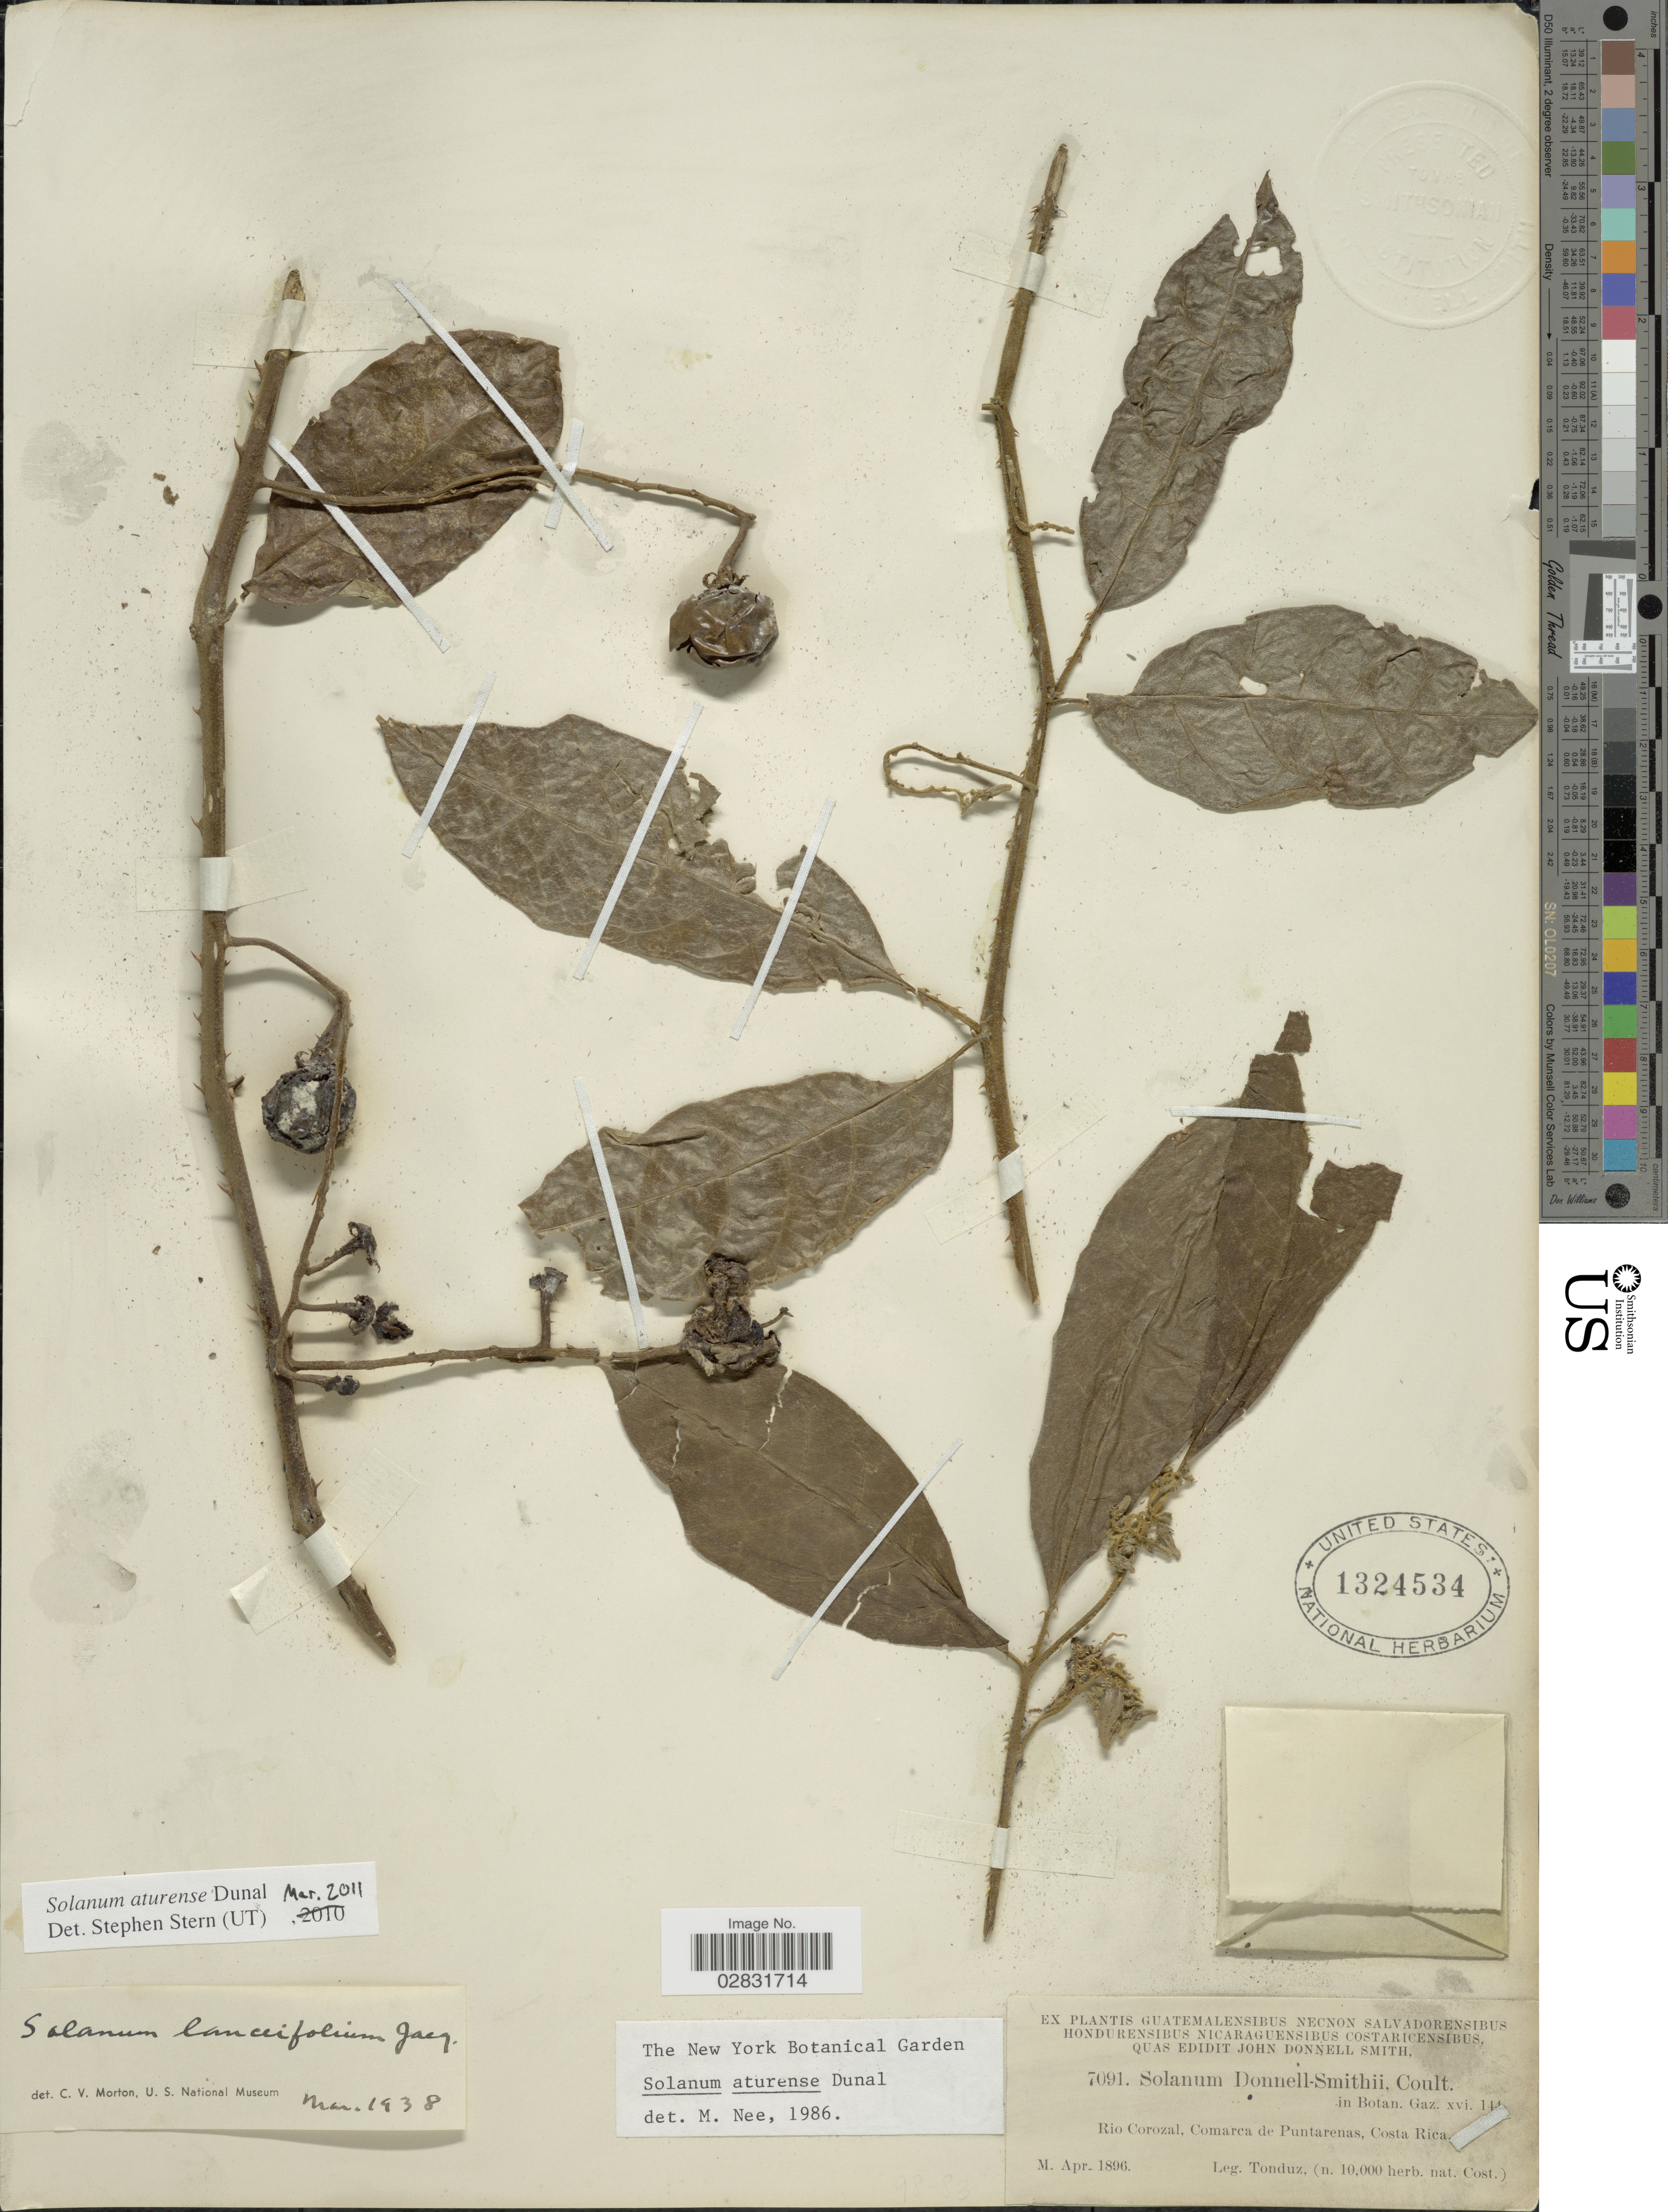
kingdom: Plantae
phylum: Tracheophyta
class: Magnoliopsida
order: Solanales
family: Solanaceae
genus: Solanum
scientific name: Solanum aturense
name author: Humb. & Bonpl. ex Dunal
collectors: Tonduz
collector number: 7091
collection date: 1896-04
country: Costa Rica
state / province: Puntarenas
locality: Rio Corozal, Comarca de Puntarenas.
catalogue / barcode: US 1324534